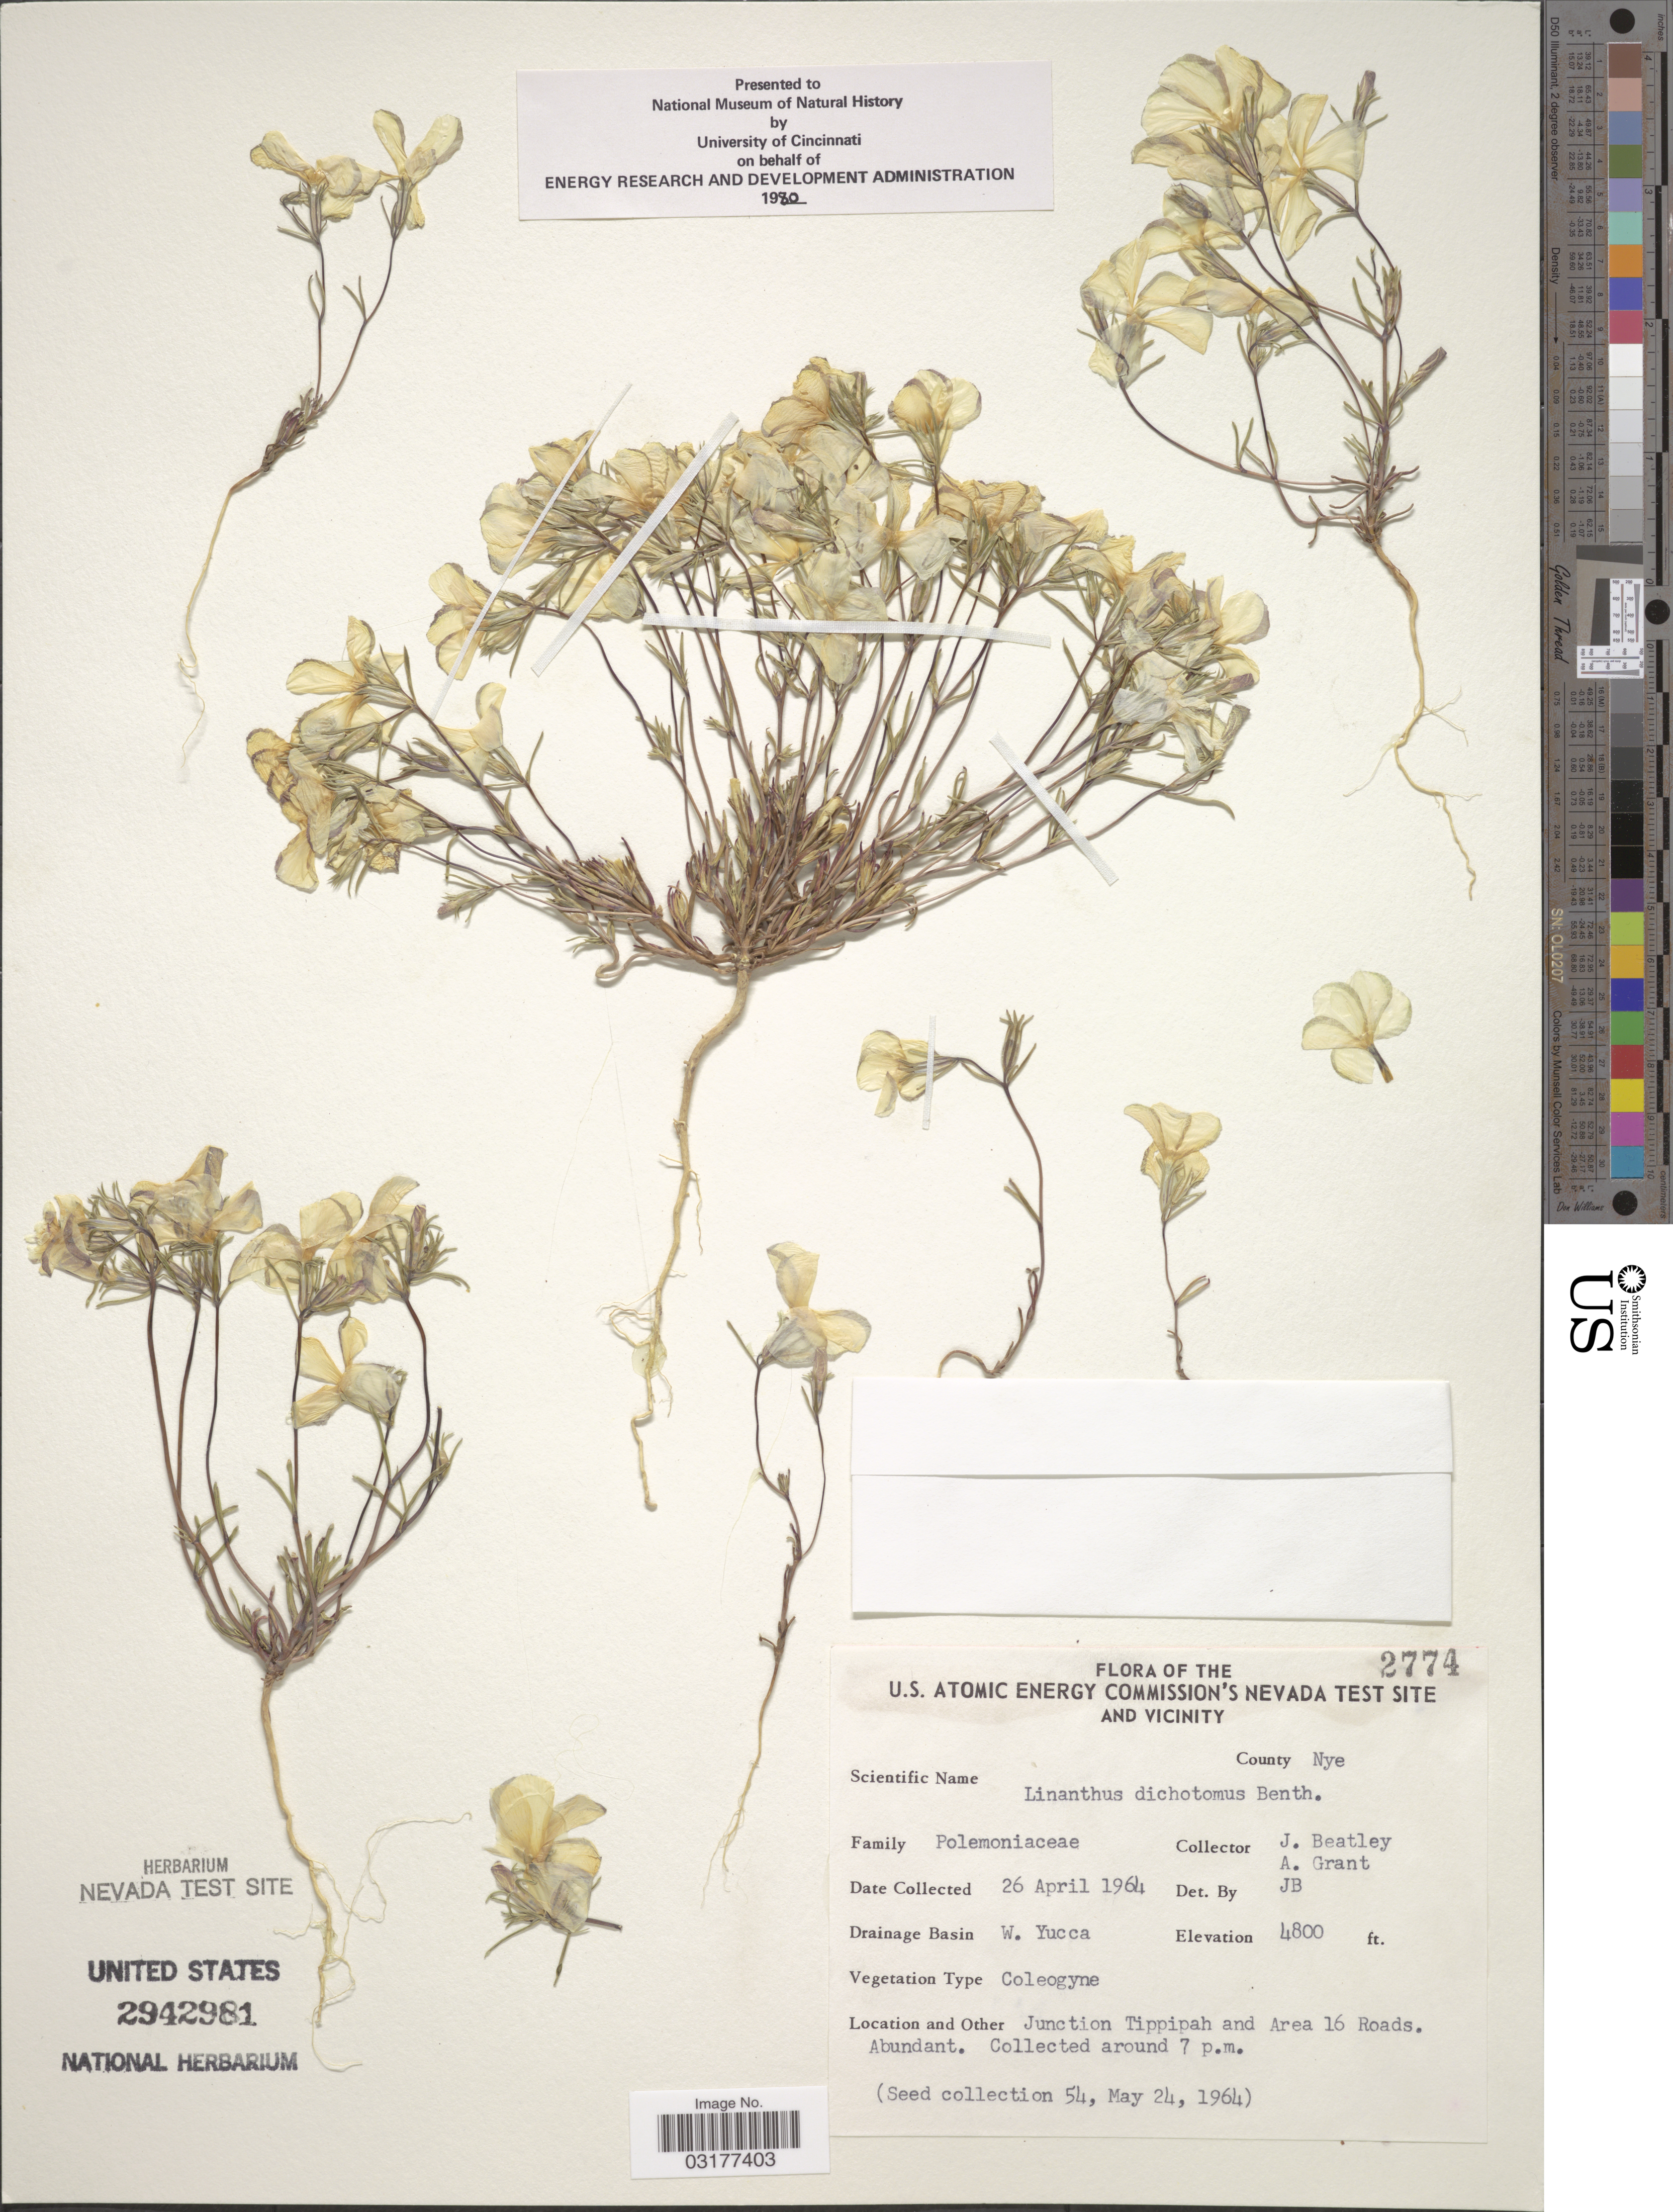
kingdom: Plantae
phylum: Tracheophyta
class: Magnoliopsida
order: Ericales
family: Polemoniaceae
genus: Linanthus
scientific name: Linanthus dichotomus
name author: Benth.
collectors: J. C. Beatley & A. Grant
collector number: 2774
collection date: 1964-04-26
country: United States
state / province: Nevada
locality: The U.S. Atomic Energy Commission's Nevada Test Site and Vicinity. County Nye. Drainage Basin W. Yucca. Junction Tippipah and Area 16 Roads.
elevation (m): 1463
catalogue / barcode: US 2942981